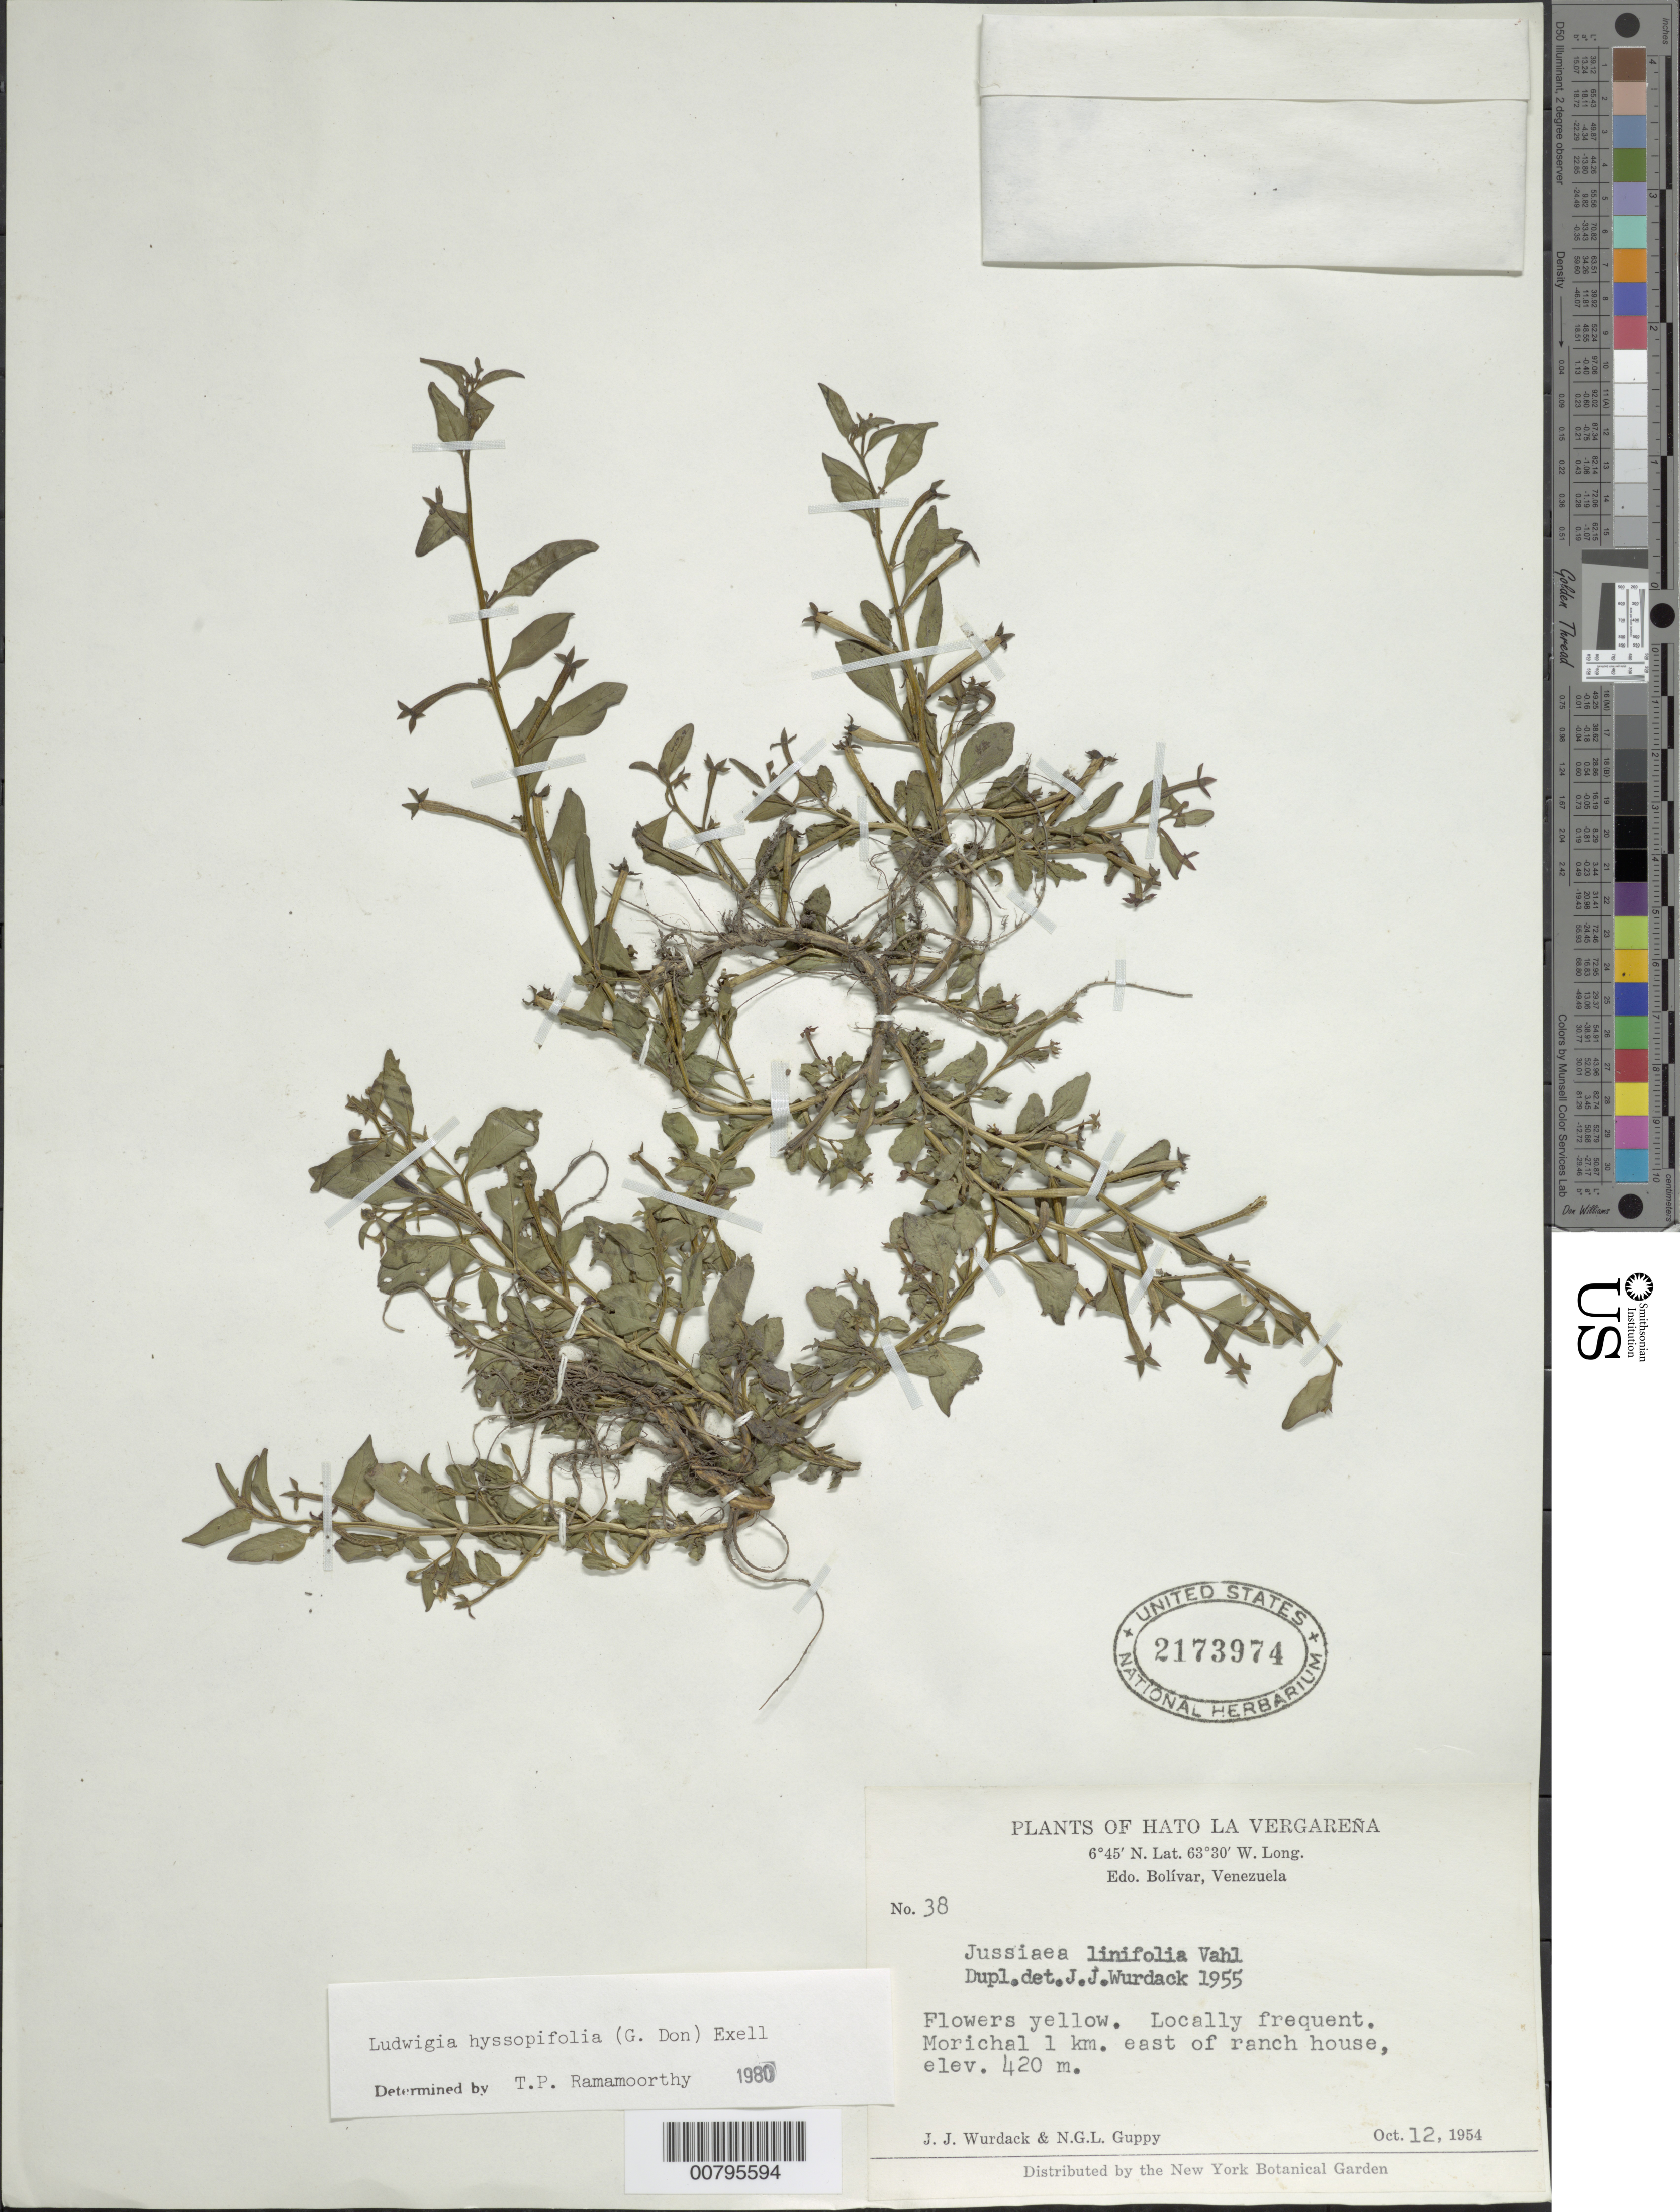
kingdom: Plantae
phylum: Tracheophyta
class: Magnoliopsida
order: Myrtales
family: Onagraceae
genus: Ludwigia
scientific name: Ludwigia hyssopifolia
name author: (G. Don) Exell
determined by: Ramamoorthy, T. P.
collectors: J. J. Wurdack & N. Guppy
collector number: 38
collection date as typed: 12-Oct-54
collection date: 1954-10-12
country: Venezuela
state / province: Bolívar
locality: Hato La Vergareña, 1 km E of ranch house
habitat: Morichal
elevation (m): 420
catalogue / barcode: US 2173974